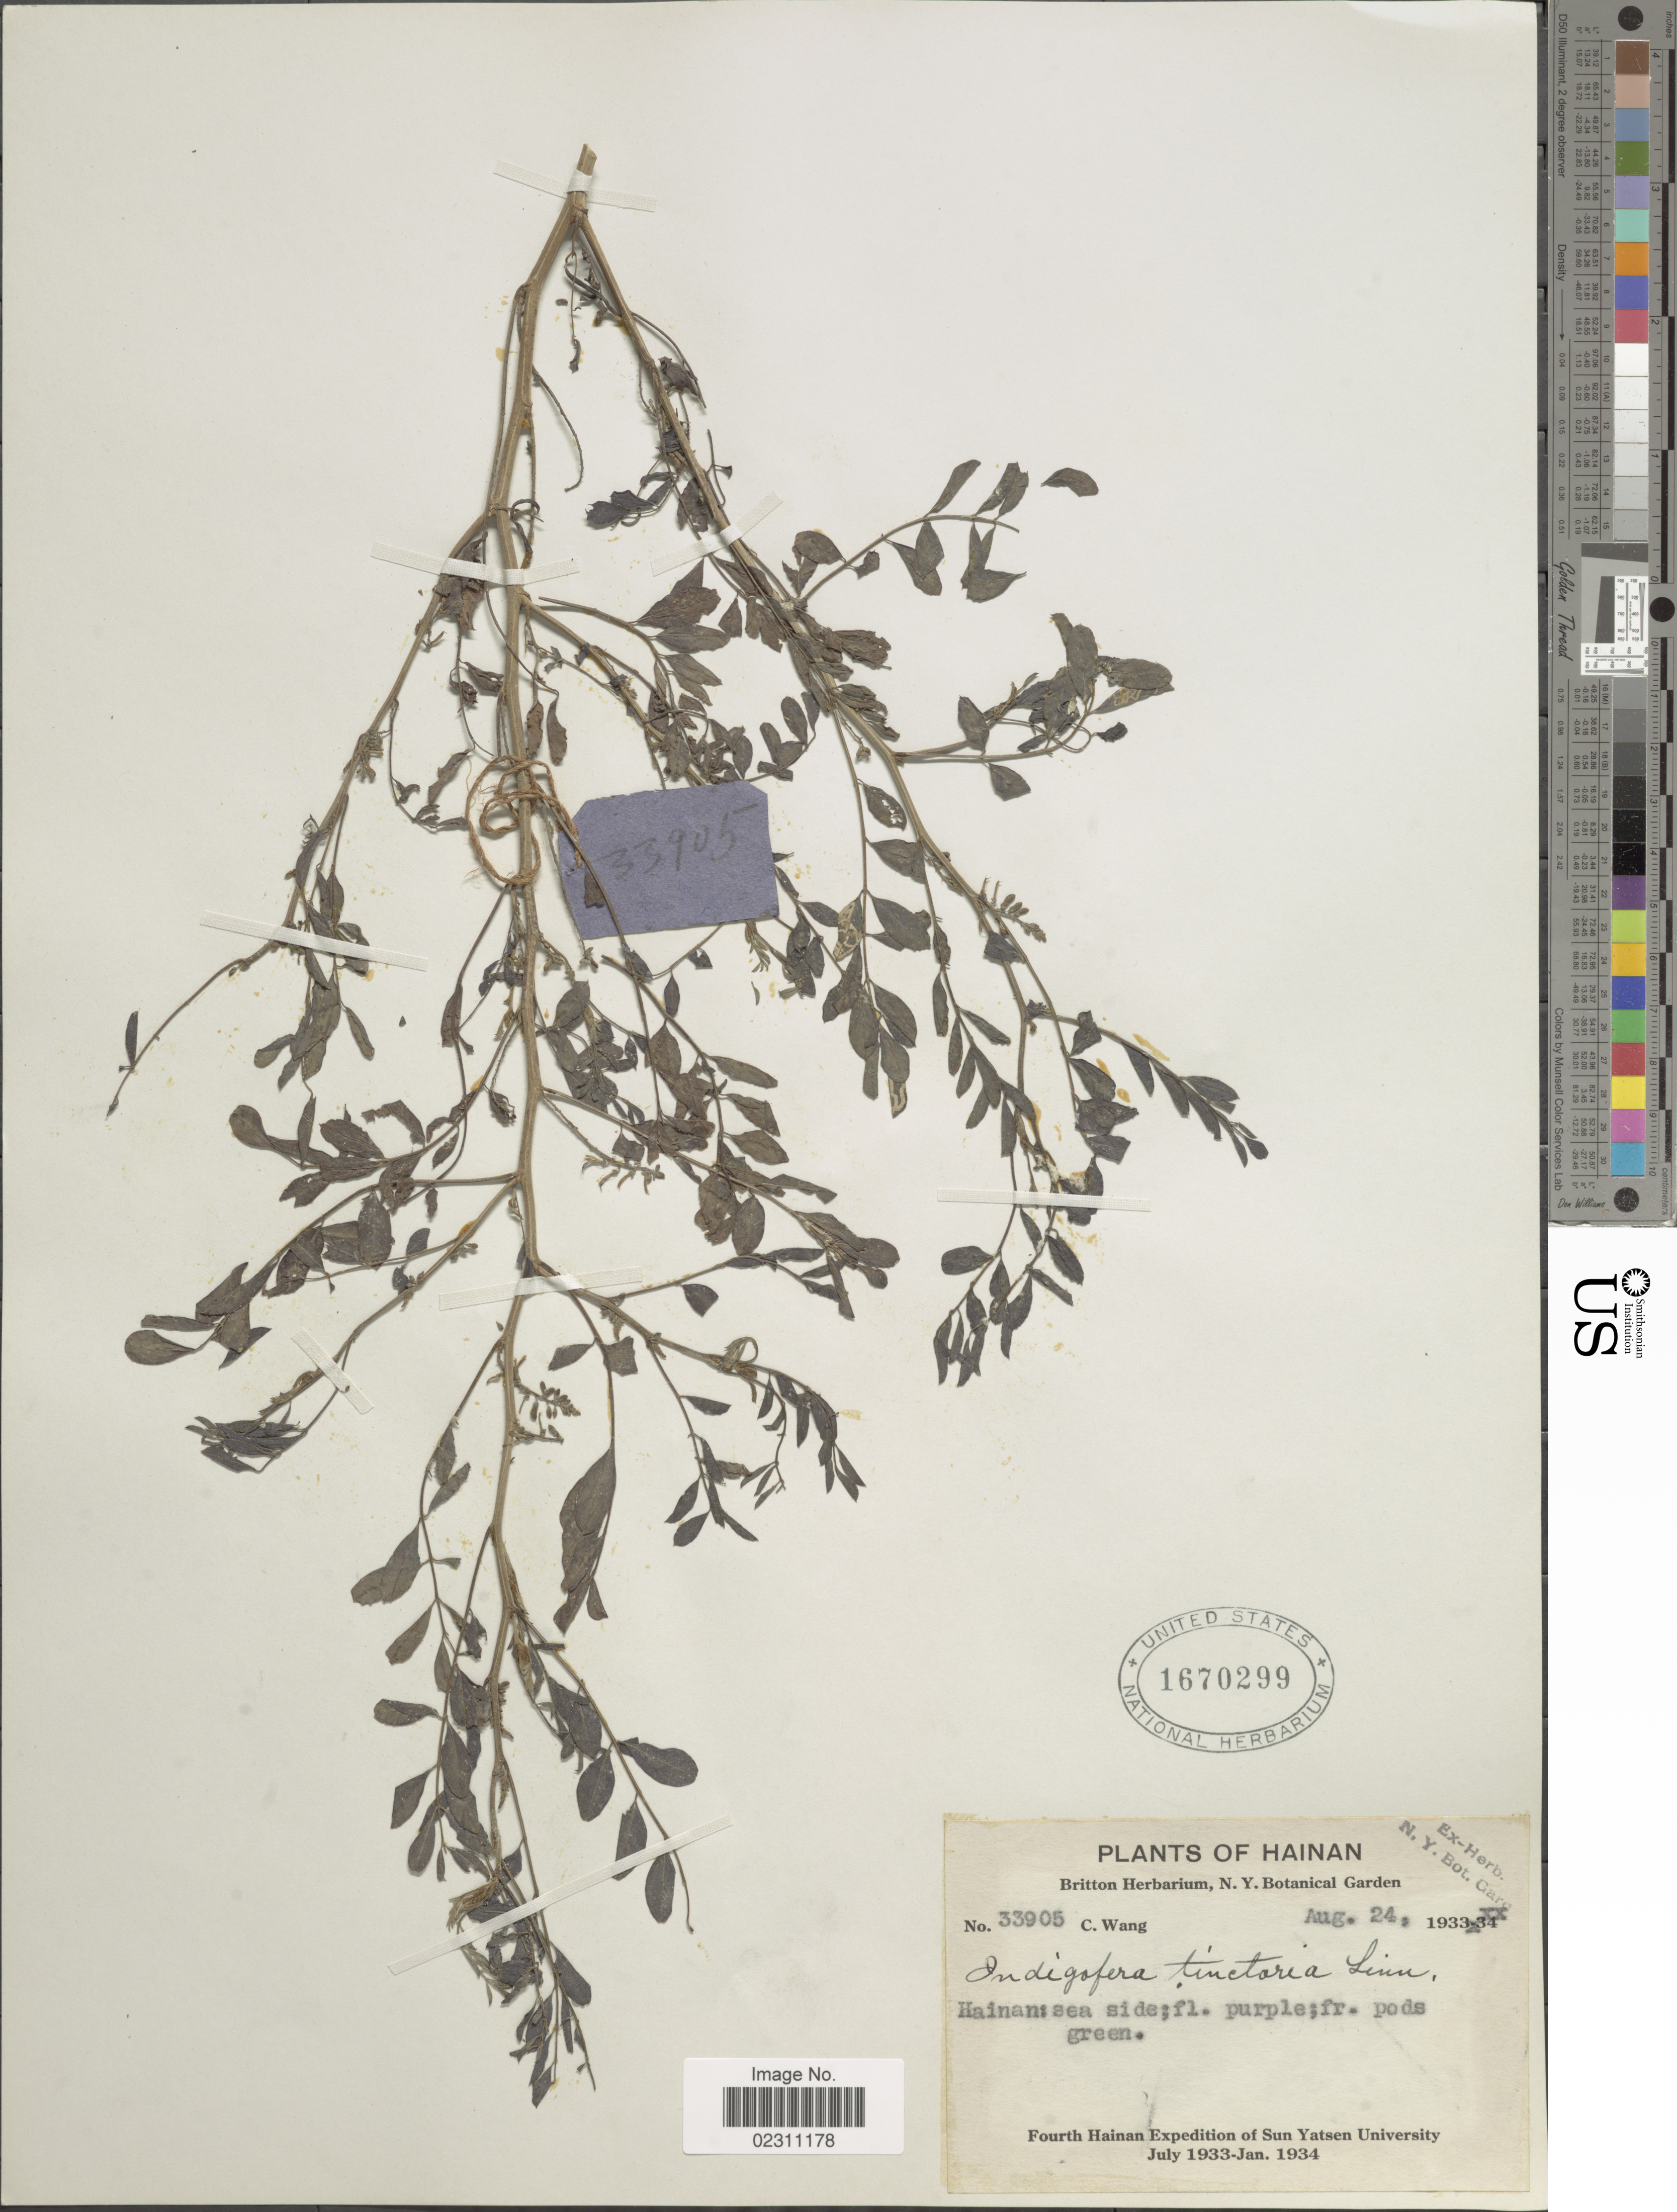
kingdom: Plantae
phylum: Tracheophyta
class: Magnoliopsida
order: Fabales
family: Fabaceae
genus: Indigofera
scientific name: Indigofera tinctoria sensu Naves non L.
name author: Naves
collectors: C. Wang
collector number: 33905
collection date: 1933-08-24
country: China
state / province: Hainan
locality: Hainan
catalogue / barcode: US 1670299